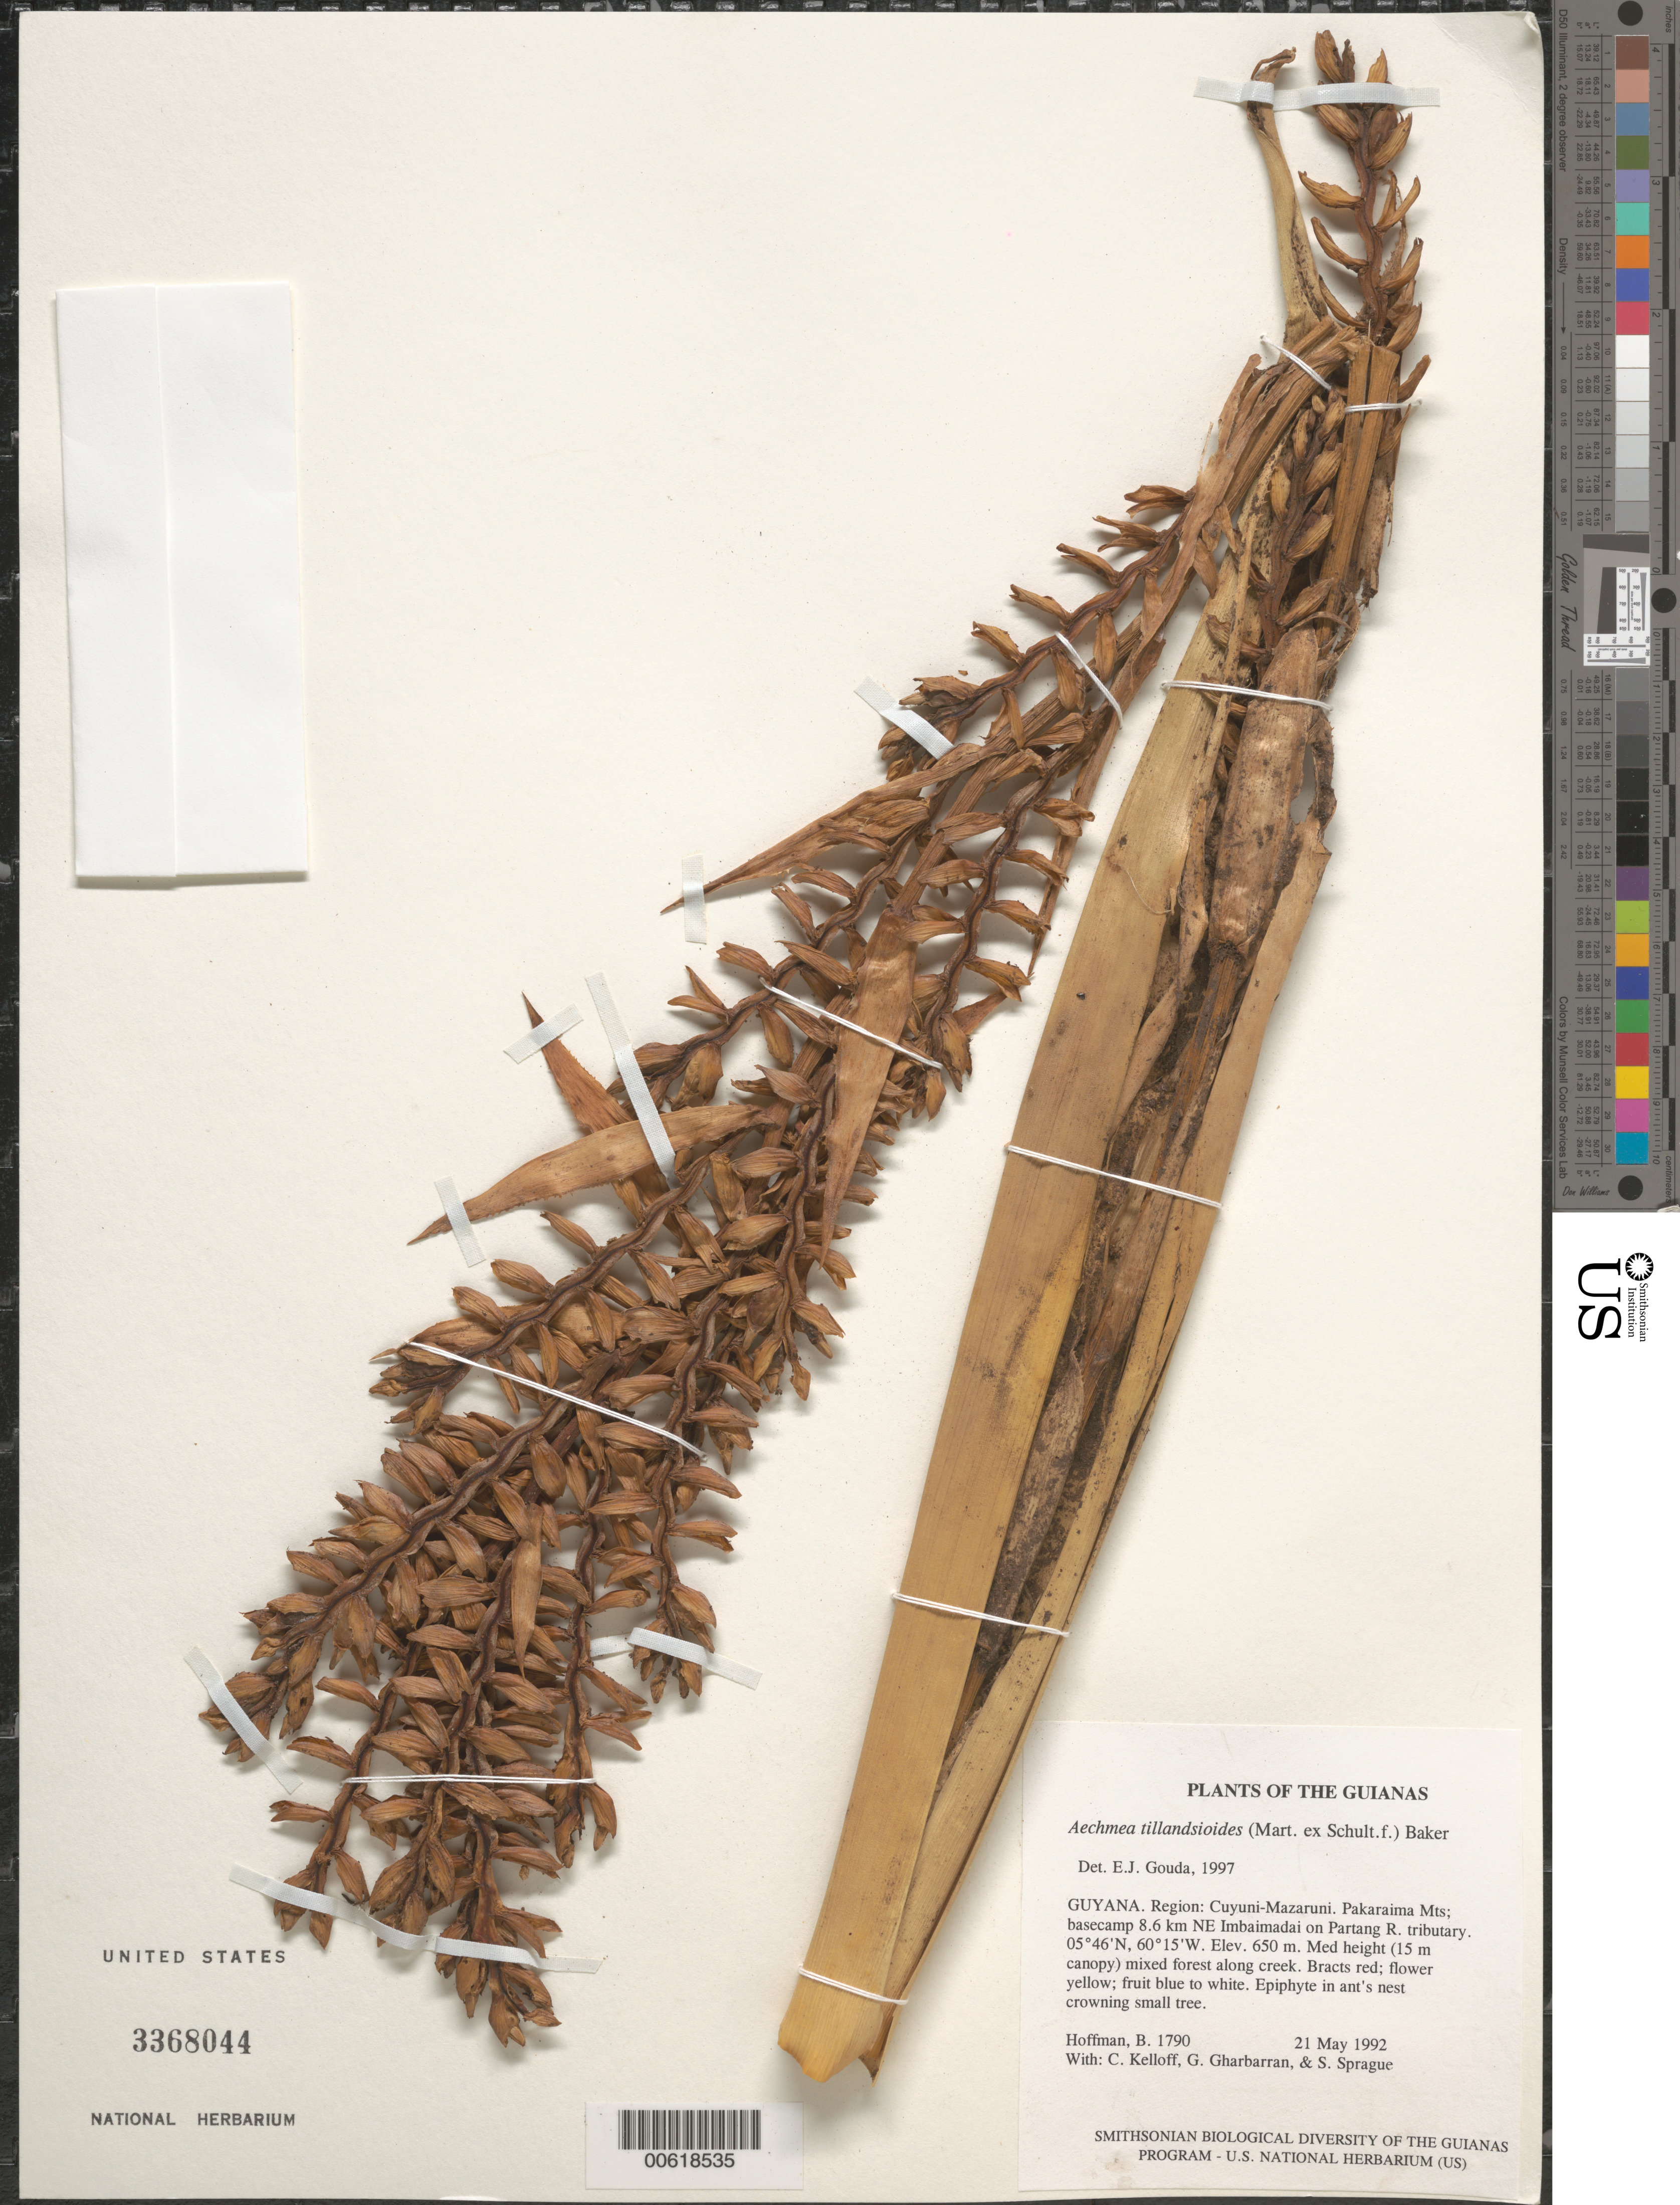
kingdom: Plantae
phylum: Tracheophyta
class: Liliopsida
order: Poales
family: Bromeliaceae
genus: Aechmea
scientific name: Aechmea tillandsioides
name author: (Mart. ex Schult. & Schult. f.) Baker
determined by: Gouda, E. J.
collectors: B. Hoffman, C. L. Kelloff, G. Gharbarran & S. Sprague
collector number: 1790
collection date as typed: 21 May 1992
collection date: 1992-05-21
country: Guyana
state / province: Cuyuni-Mazaruni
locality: Pakaraima Mts; basecamp 8.6 km NE Imbaimadai on Partang River tributary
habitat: Med height (15 m canopy) mixed forest along creek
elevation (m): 650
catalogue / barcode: US 3368044